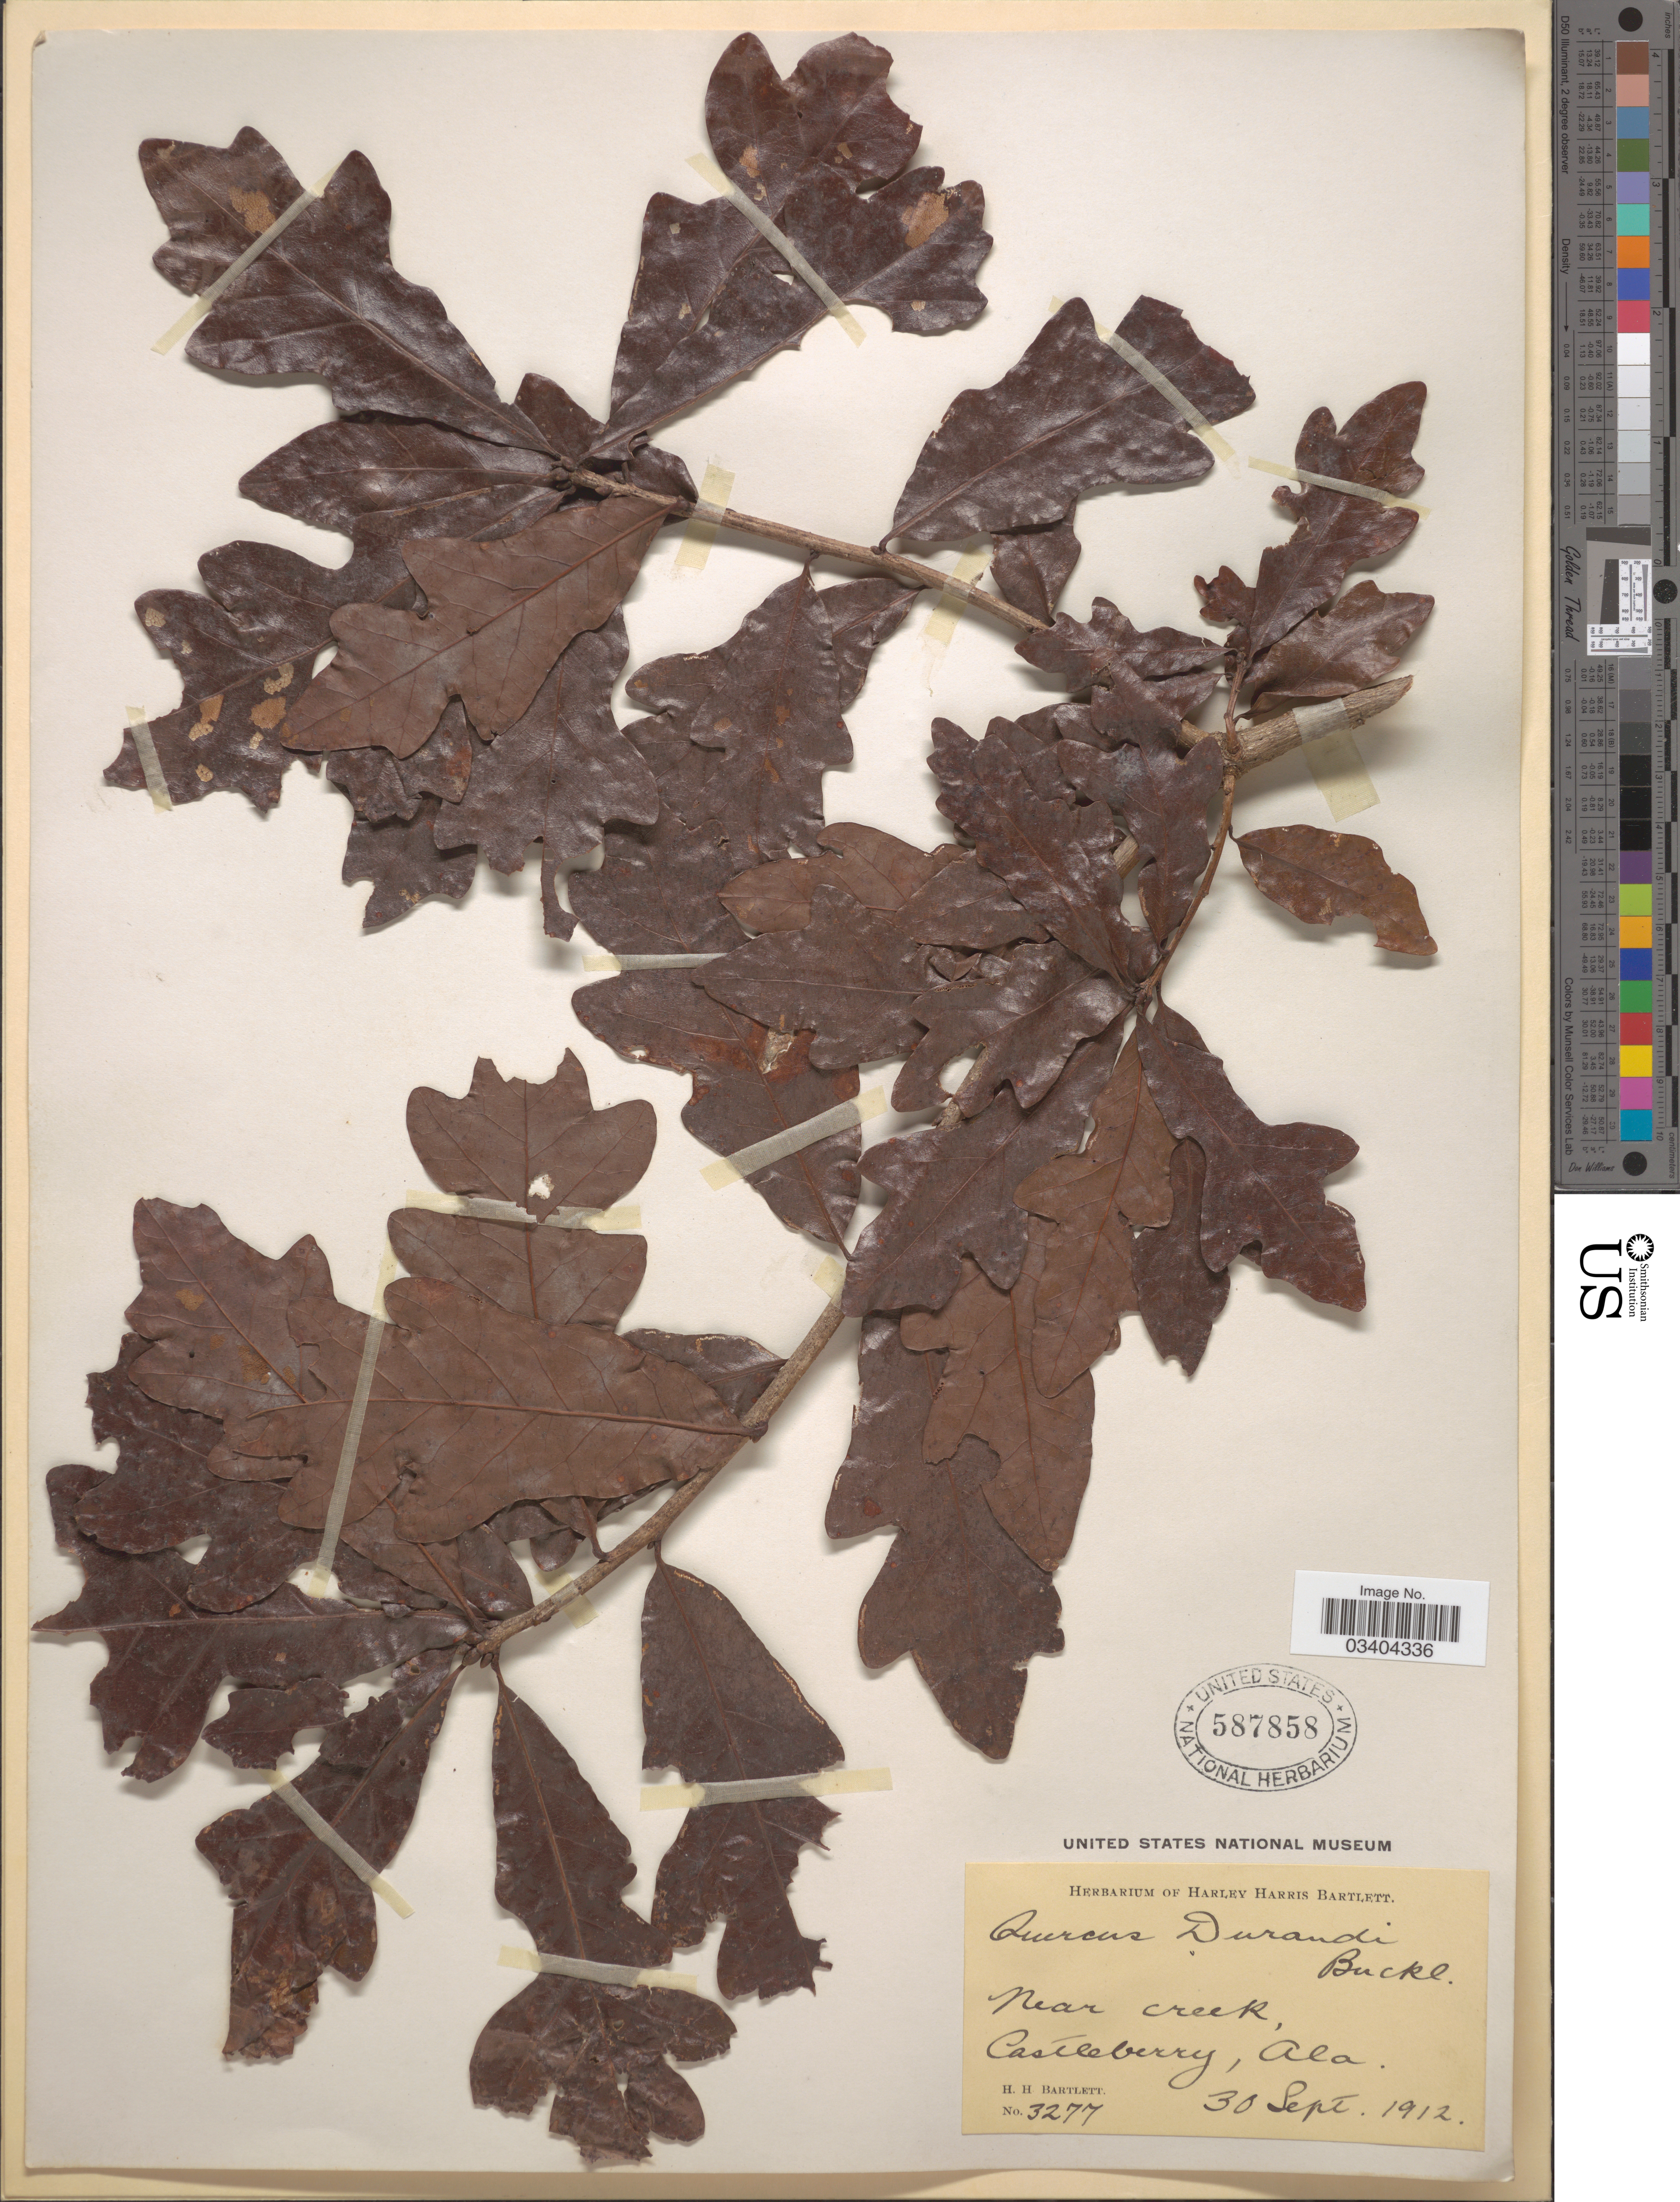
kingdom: Plantae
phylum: Tracheophyta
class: Magnoliopsida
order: Fagales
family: Fagaceae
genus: Quercus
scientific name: Quercus durandii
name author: Buckley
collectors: H. H. Bartlett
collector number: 3277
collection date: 1912-09-30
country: United States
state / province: Alabama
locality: Near creek, Castleberry.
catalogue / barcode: US 587858